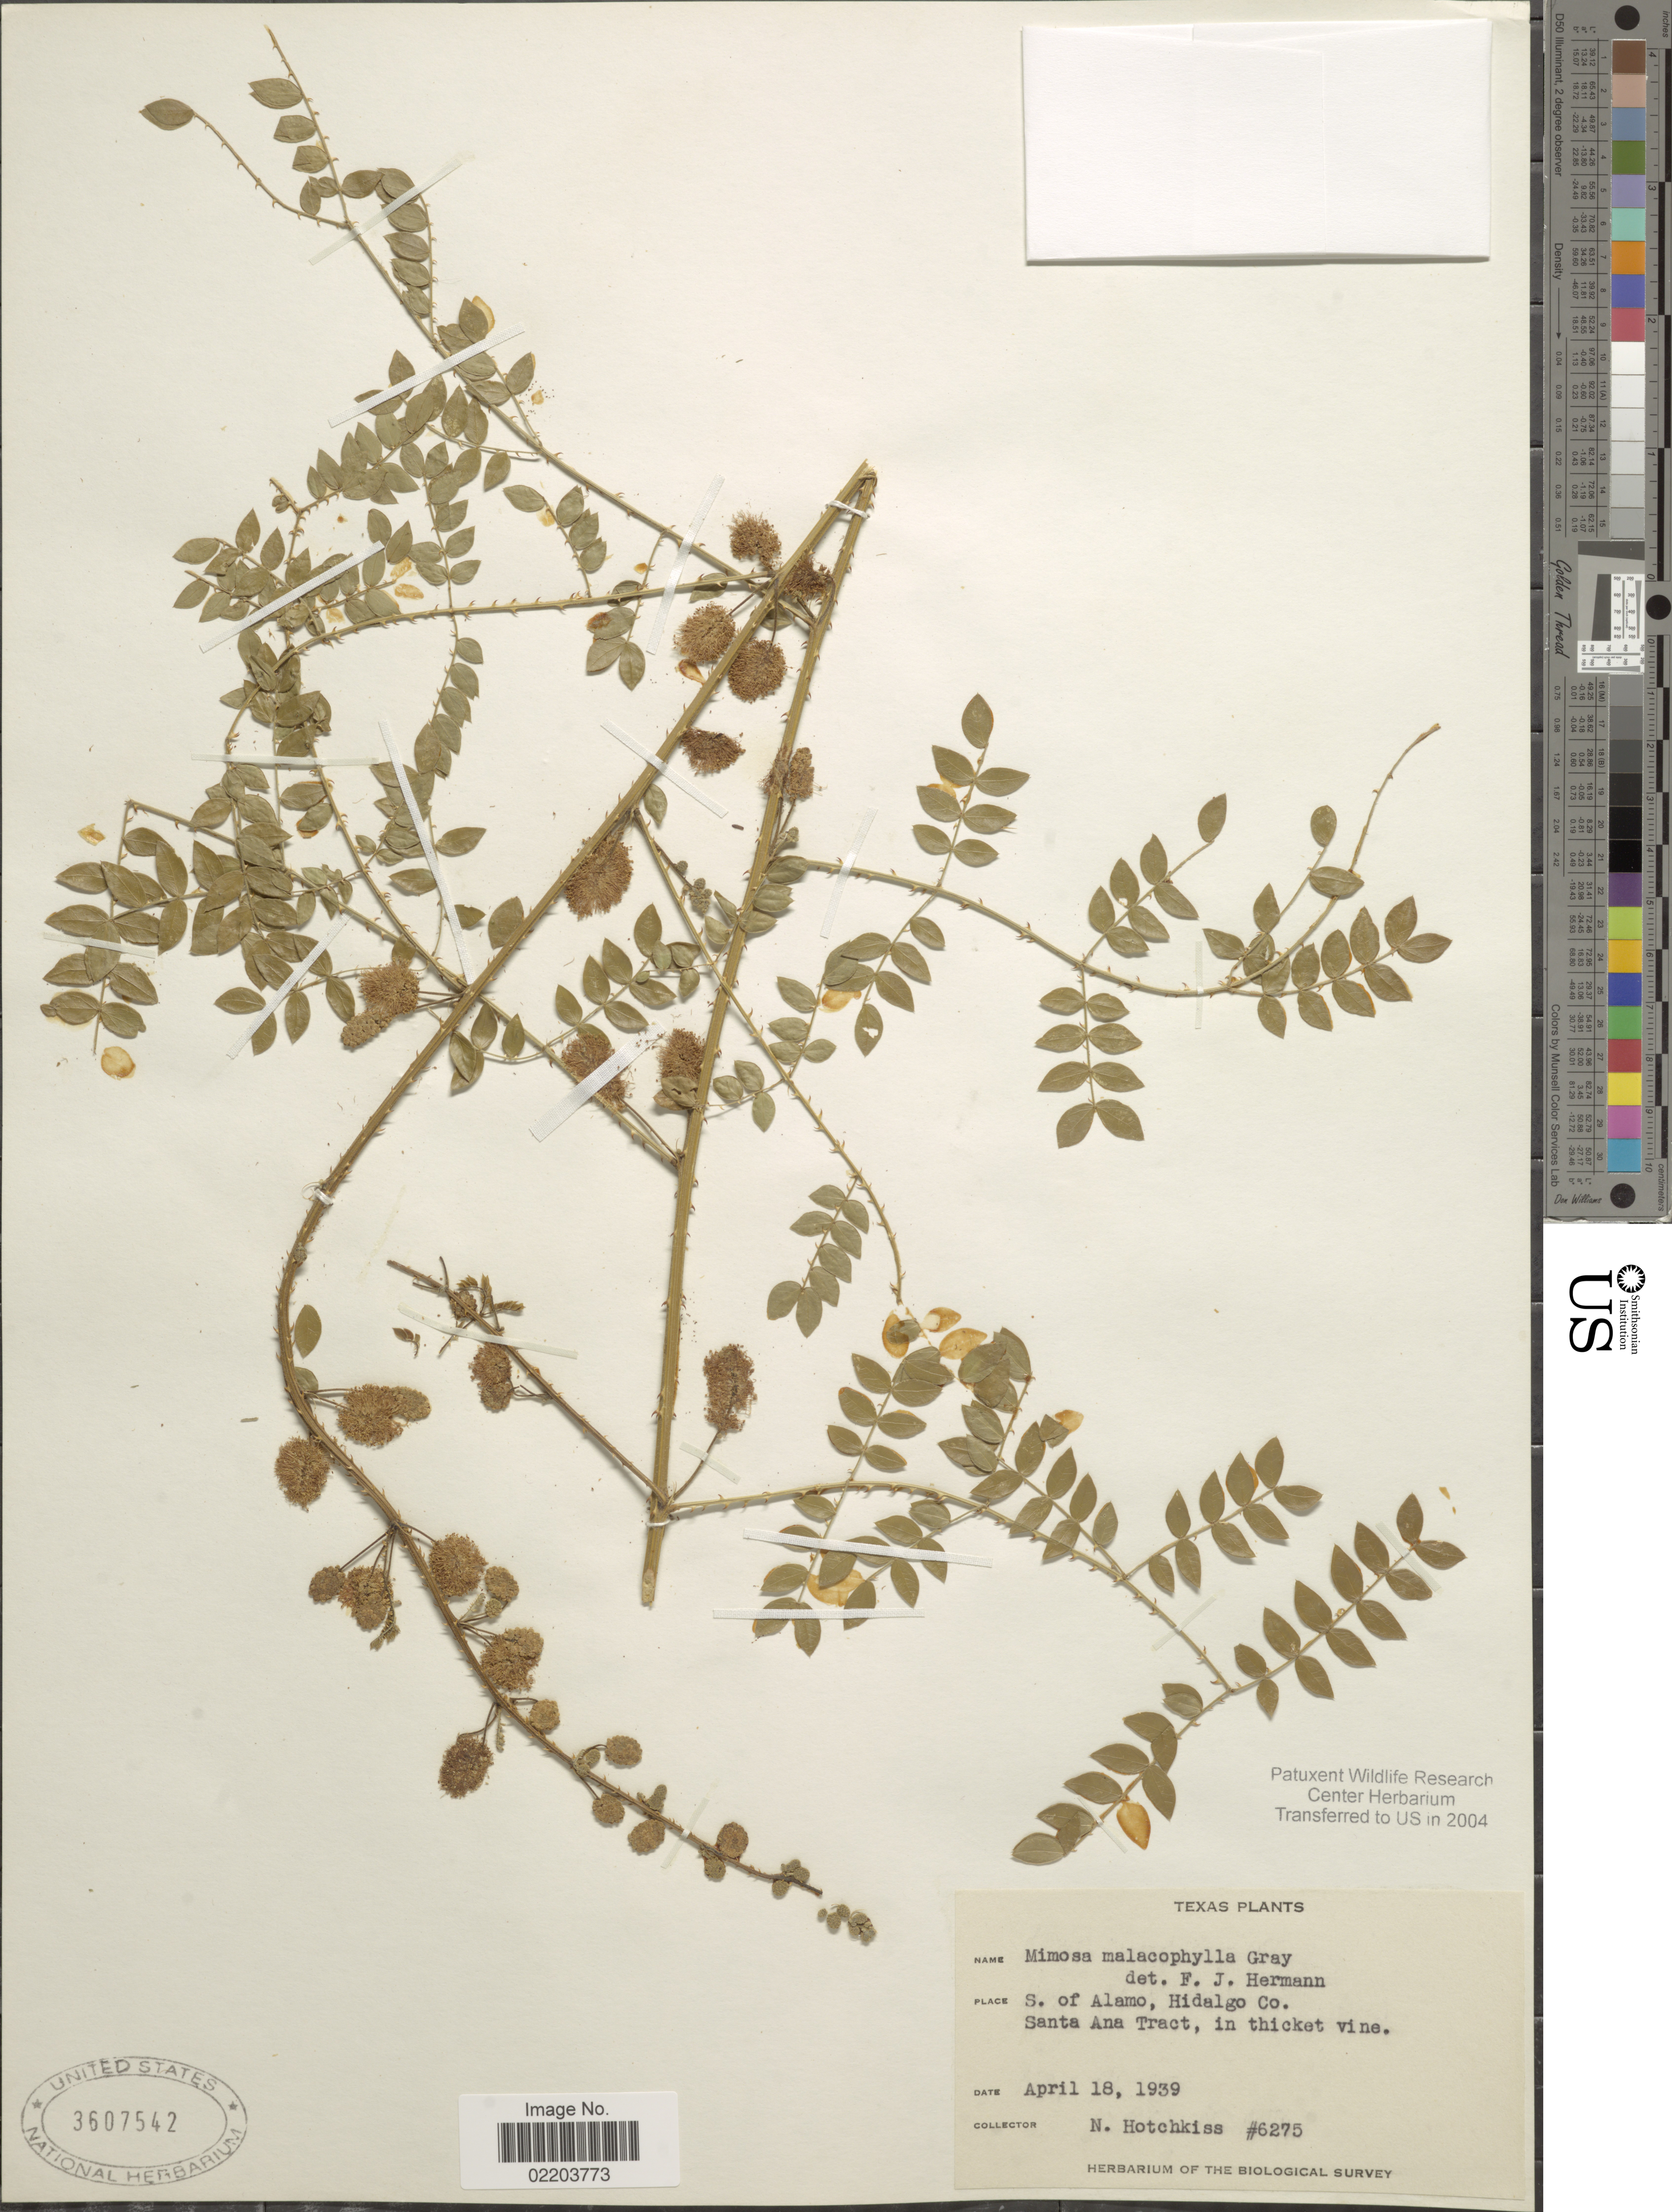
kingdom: Plantae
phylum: Tracheophyta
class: Magnoliopsida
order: Fabales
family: Fabaceae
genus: Mimosa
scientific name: Mimosa malacophylla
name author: A. Gray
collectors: N. Hotchkiss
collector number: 6275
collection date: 1939-04-18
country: United States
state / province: Texas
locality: S. of Alamo, Hidalgo Co. Santa Ana Tract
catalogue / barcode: US 3607542